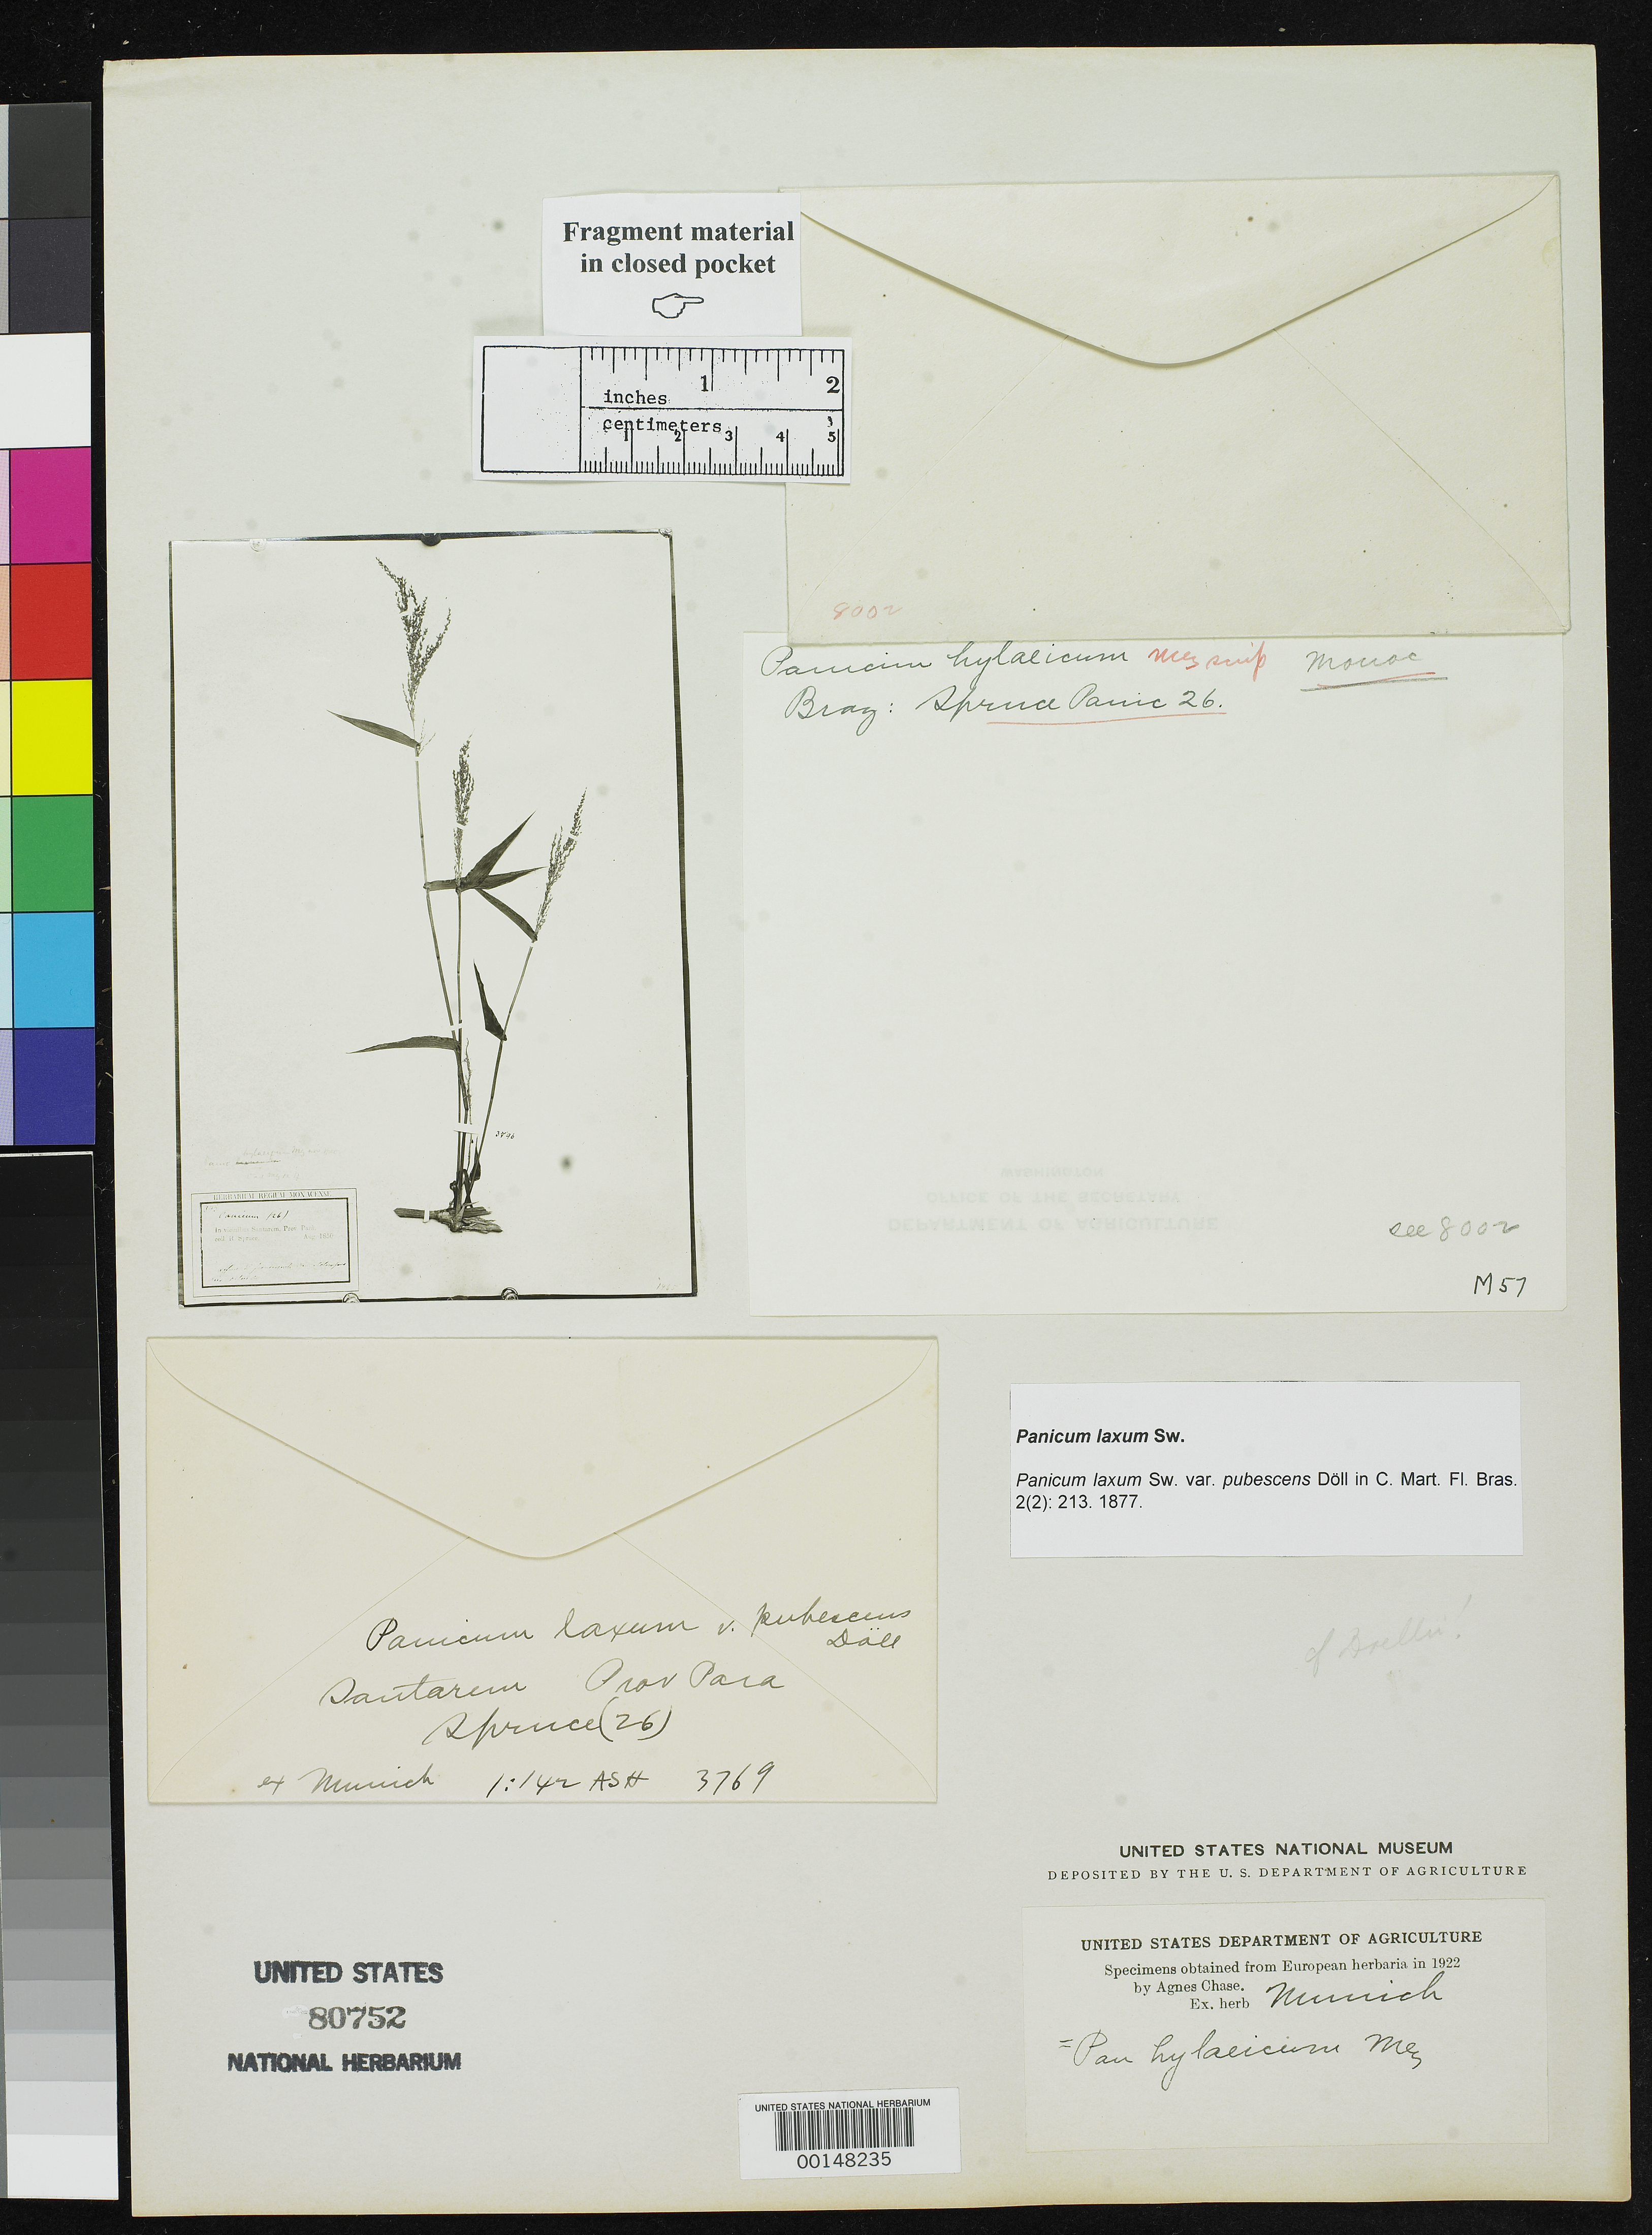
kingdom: Plantae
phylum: Tracheophyta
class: Liliopsida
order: Poales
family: Poaceae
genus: Panicum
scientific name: Panicum hylaeicum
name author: Mez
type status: Type Fragment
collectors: R. Spruce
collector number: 26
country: Brazil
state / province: Pará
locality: Santarem.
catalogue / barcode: US 80752